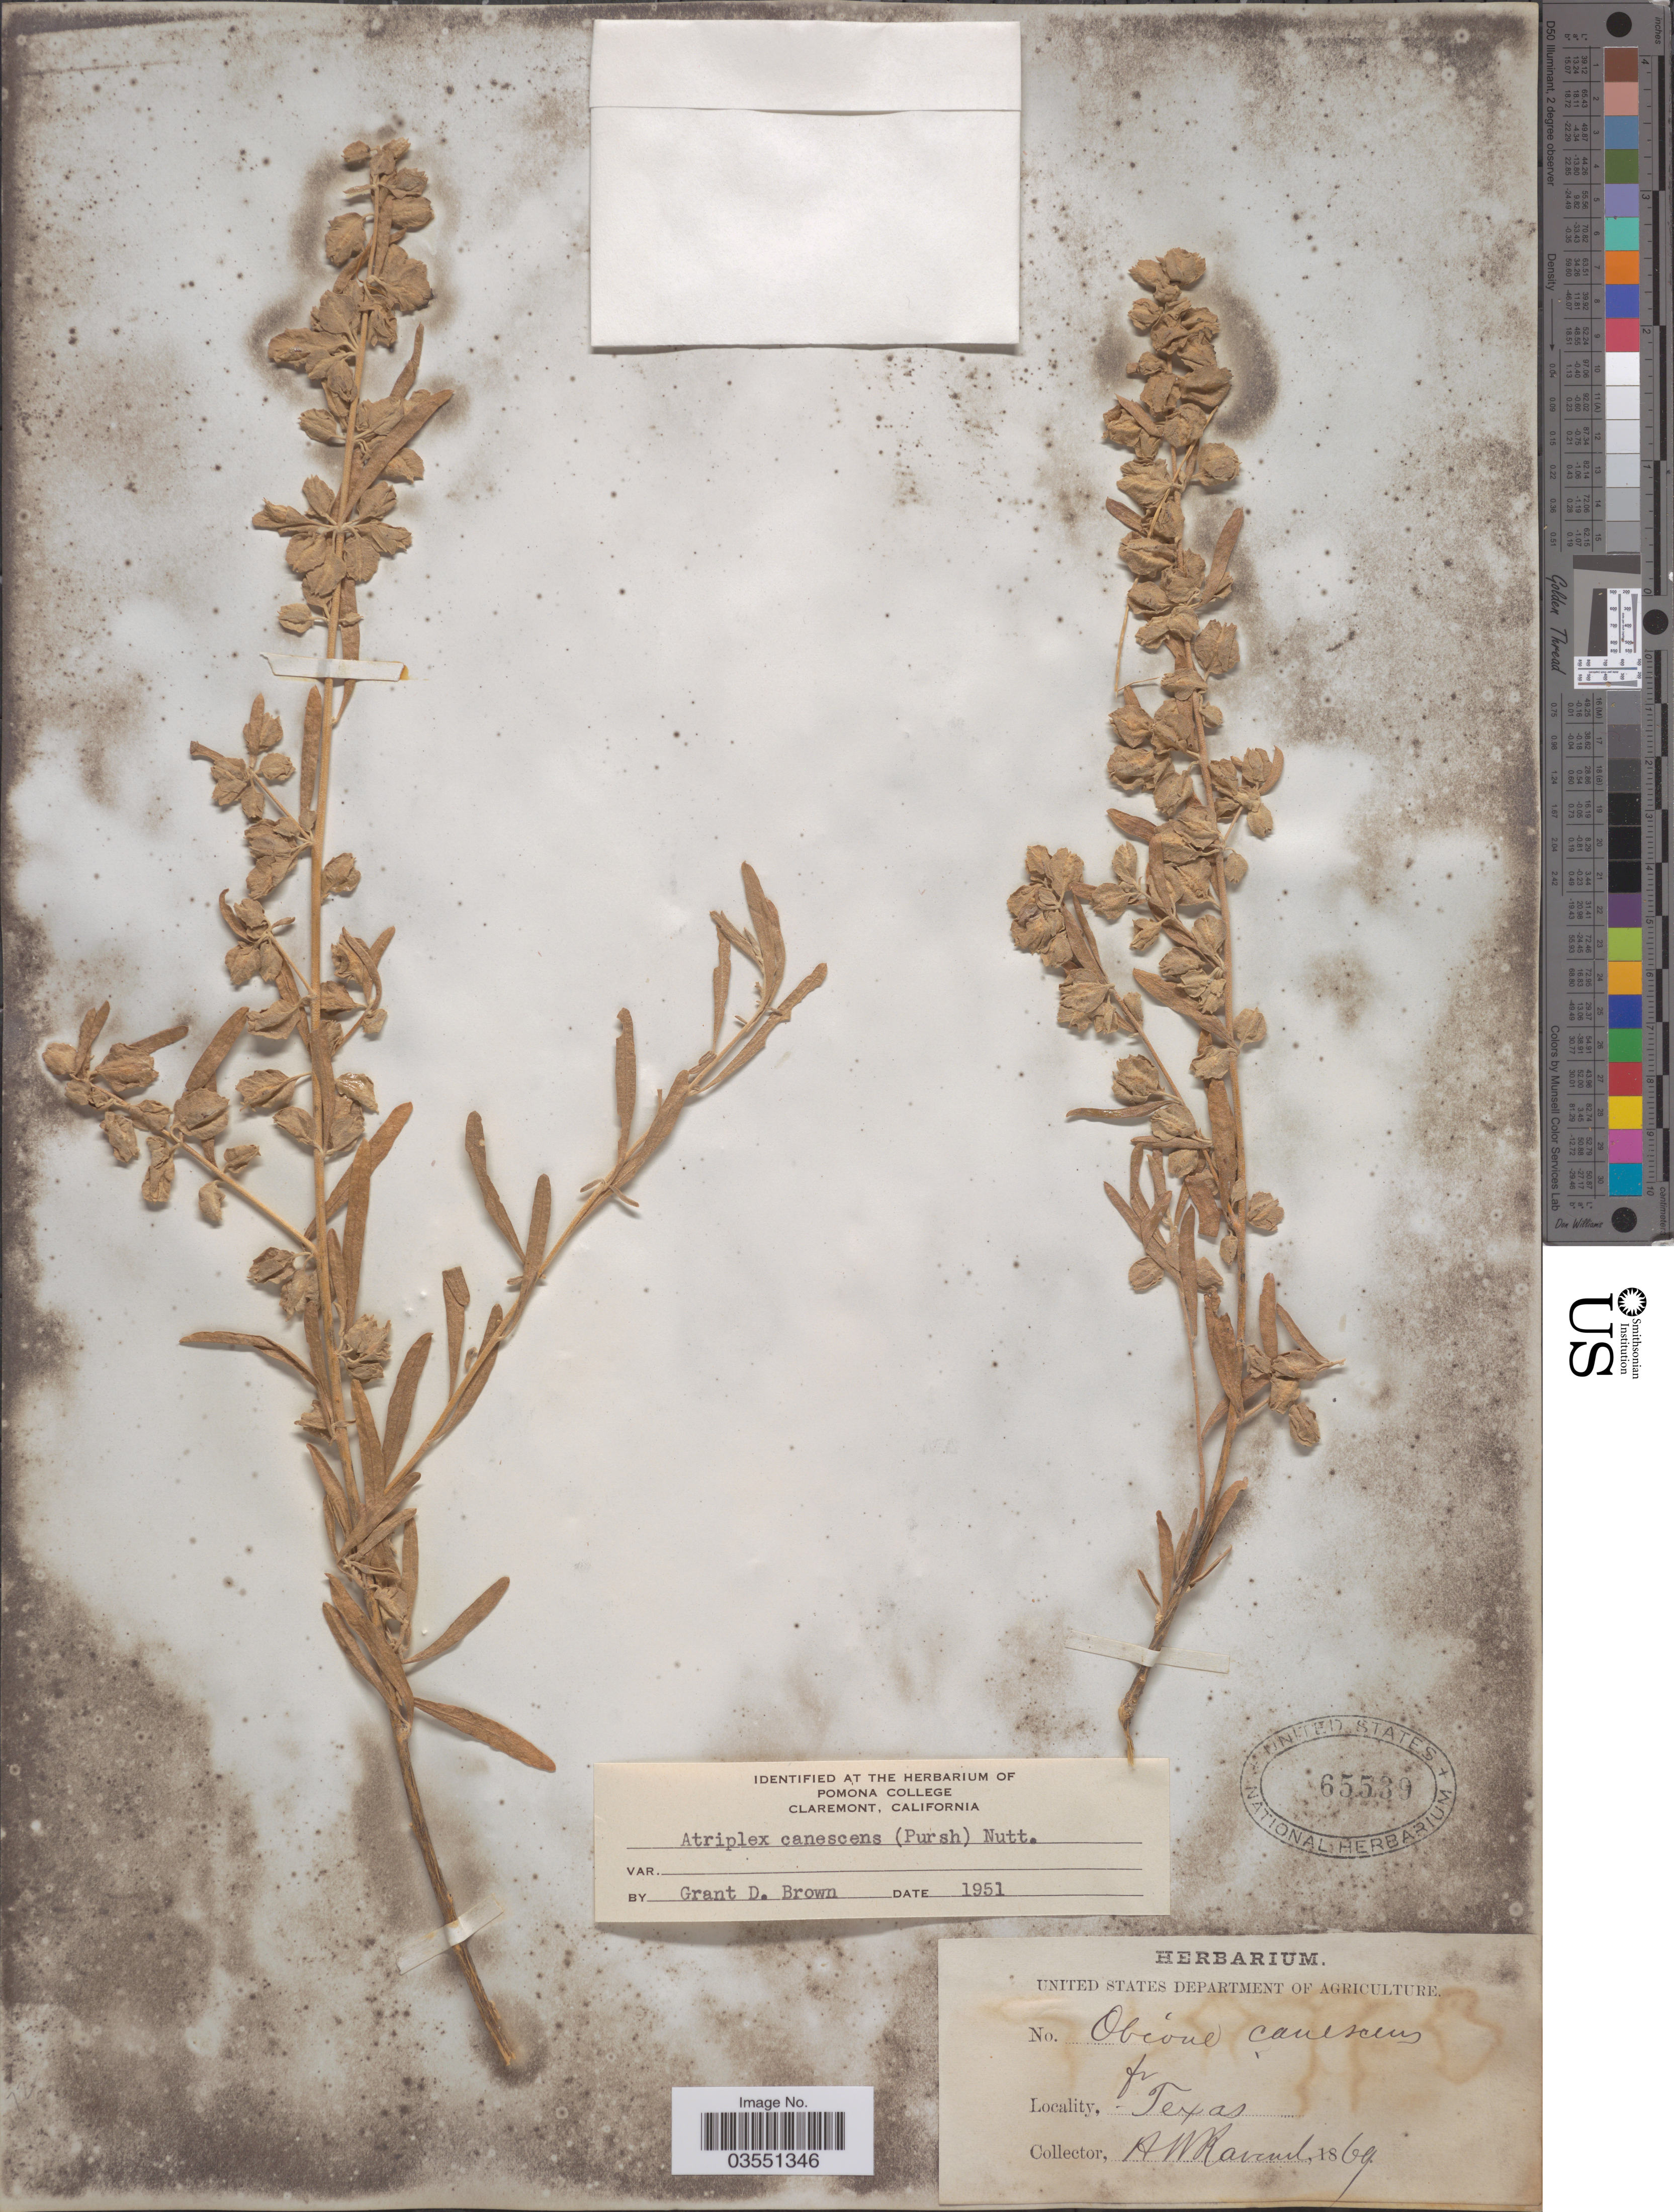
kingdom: Plantae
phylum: Tracheophyta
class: Magnoliopsida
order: Caryophyllales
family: Amaranthaceae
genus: Atriplex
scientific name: Atriplex canescens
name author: (Pursh) Nutt.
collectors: H. Ravenel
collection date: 1869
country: United States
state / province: Texas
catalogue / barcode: US 65539